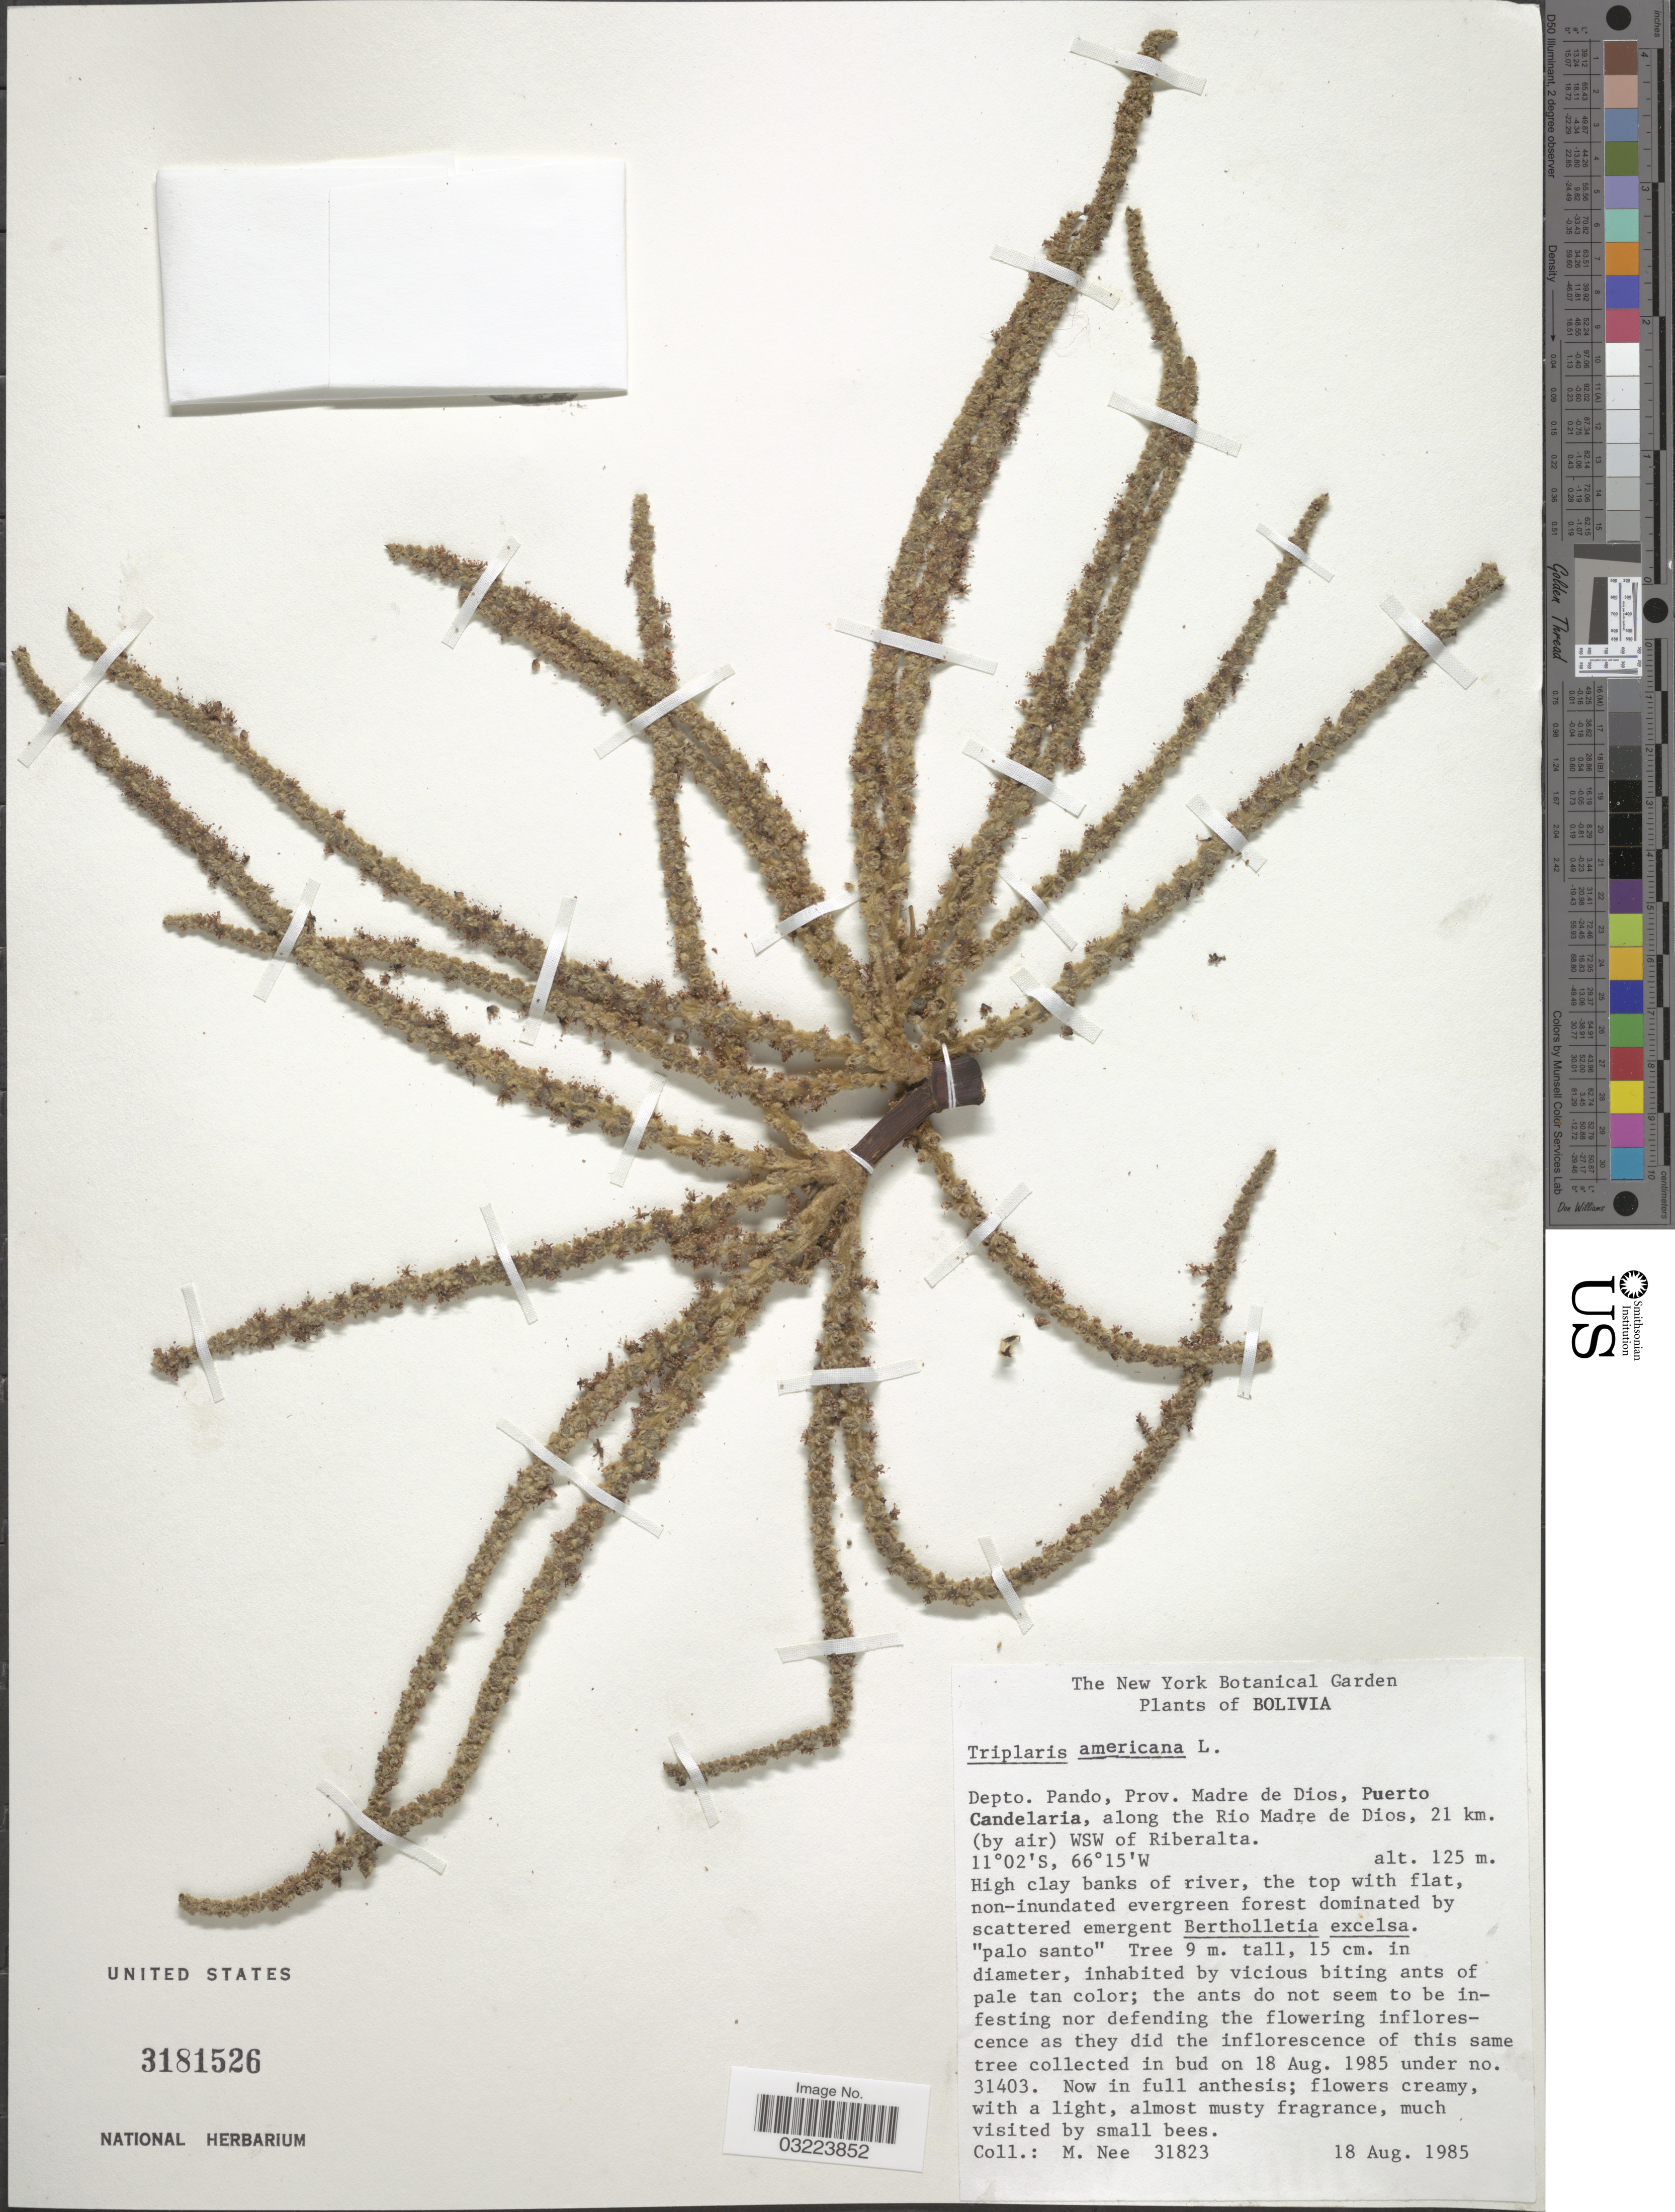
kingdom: Plantae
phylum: Tracheophyta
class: Magnoliopsida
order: Caryophyllales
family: Polygonaceae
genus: Triplaris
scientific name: Triplaris americana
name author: L.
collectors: M. Nee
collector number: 31823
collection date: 1985-08-18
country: Bolivia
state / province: Pando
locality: Depto. Pando, Prov. Madre de Dios, Puerto Candelaria, along the Rio Madre de Dios, 21 km. (by air) WSW of Riberalta.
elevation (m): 125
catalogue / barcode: US 3181526